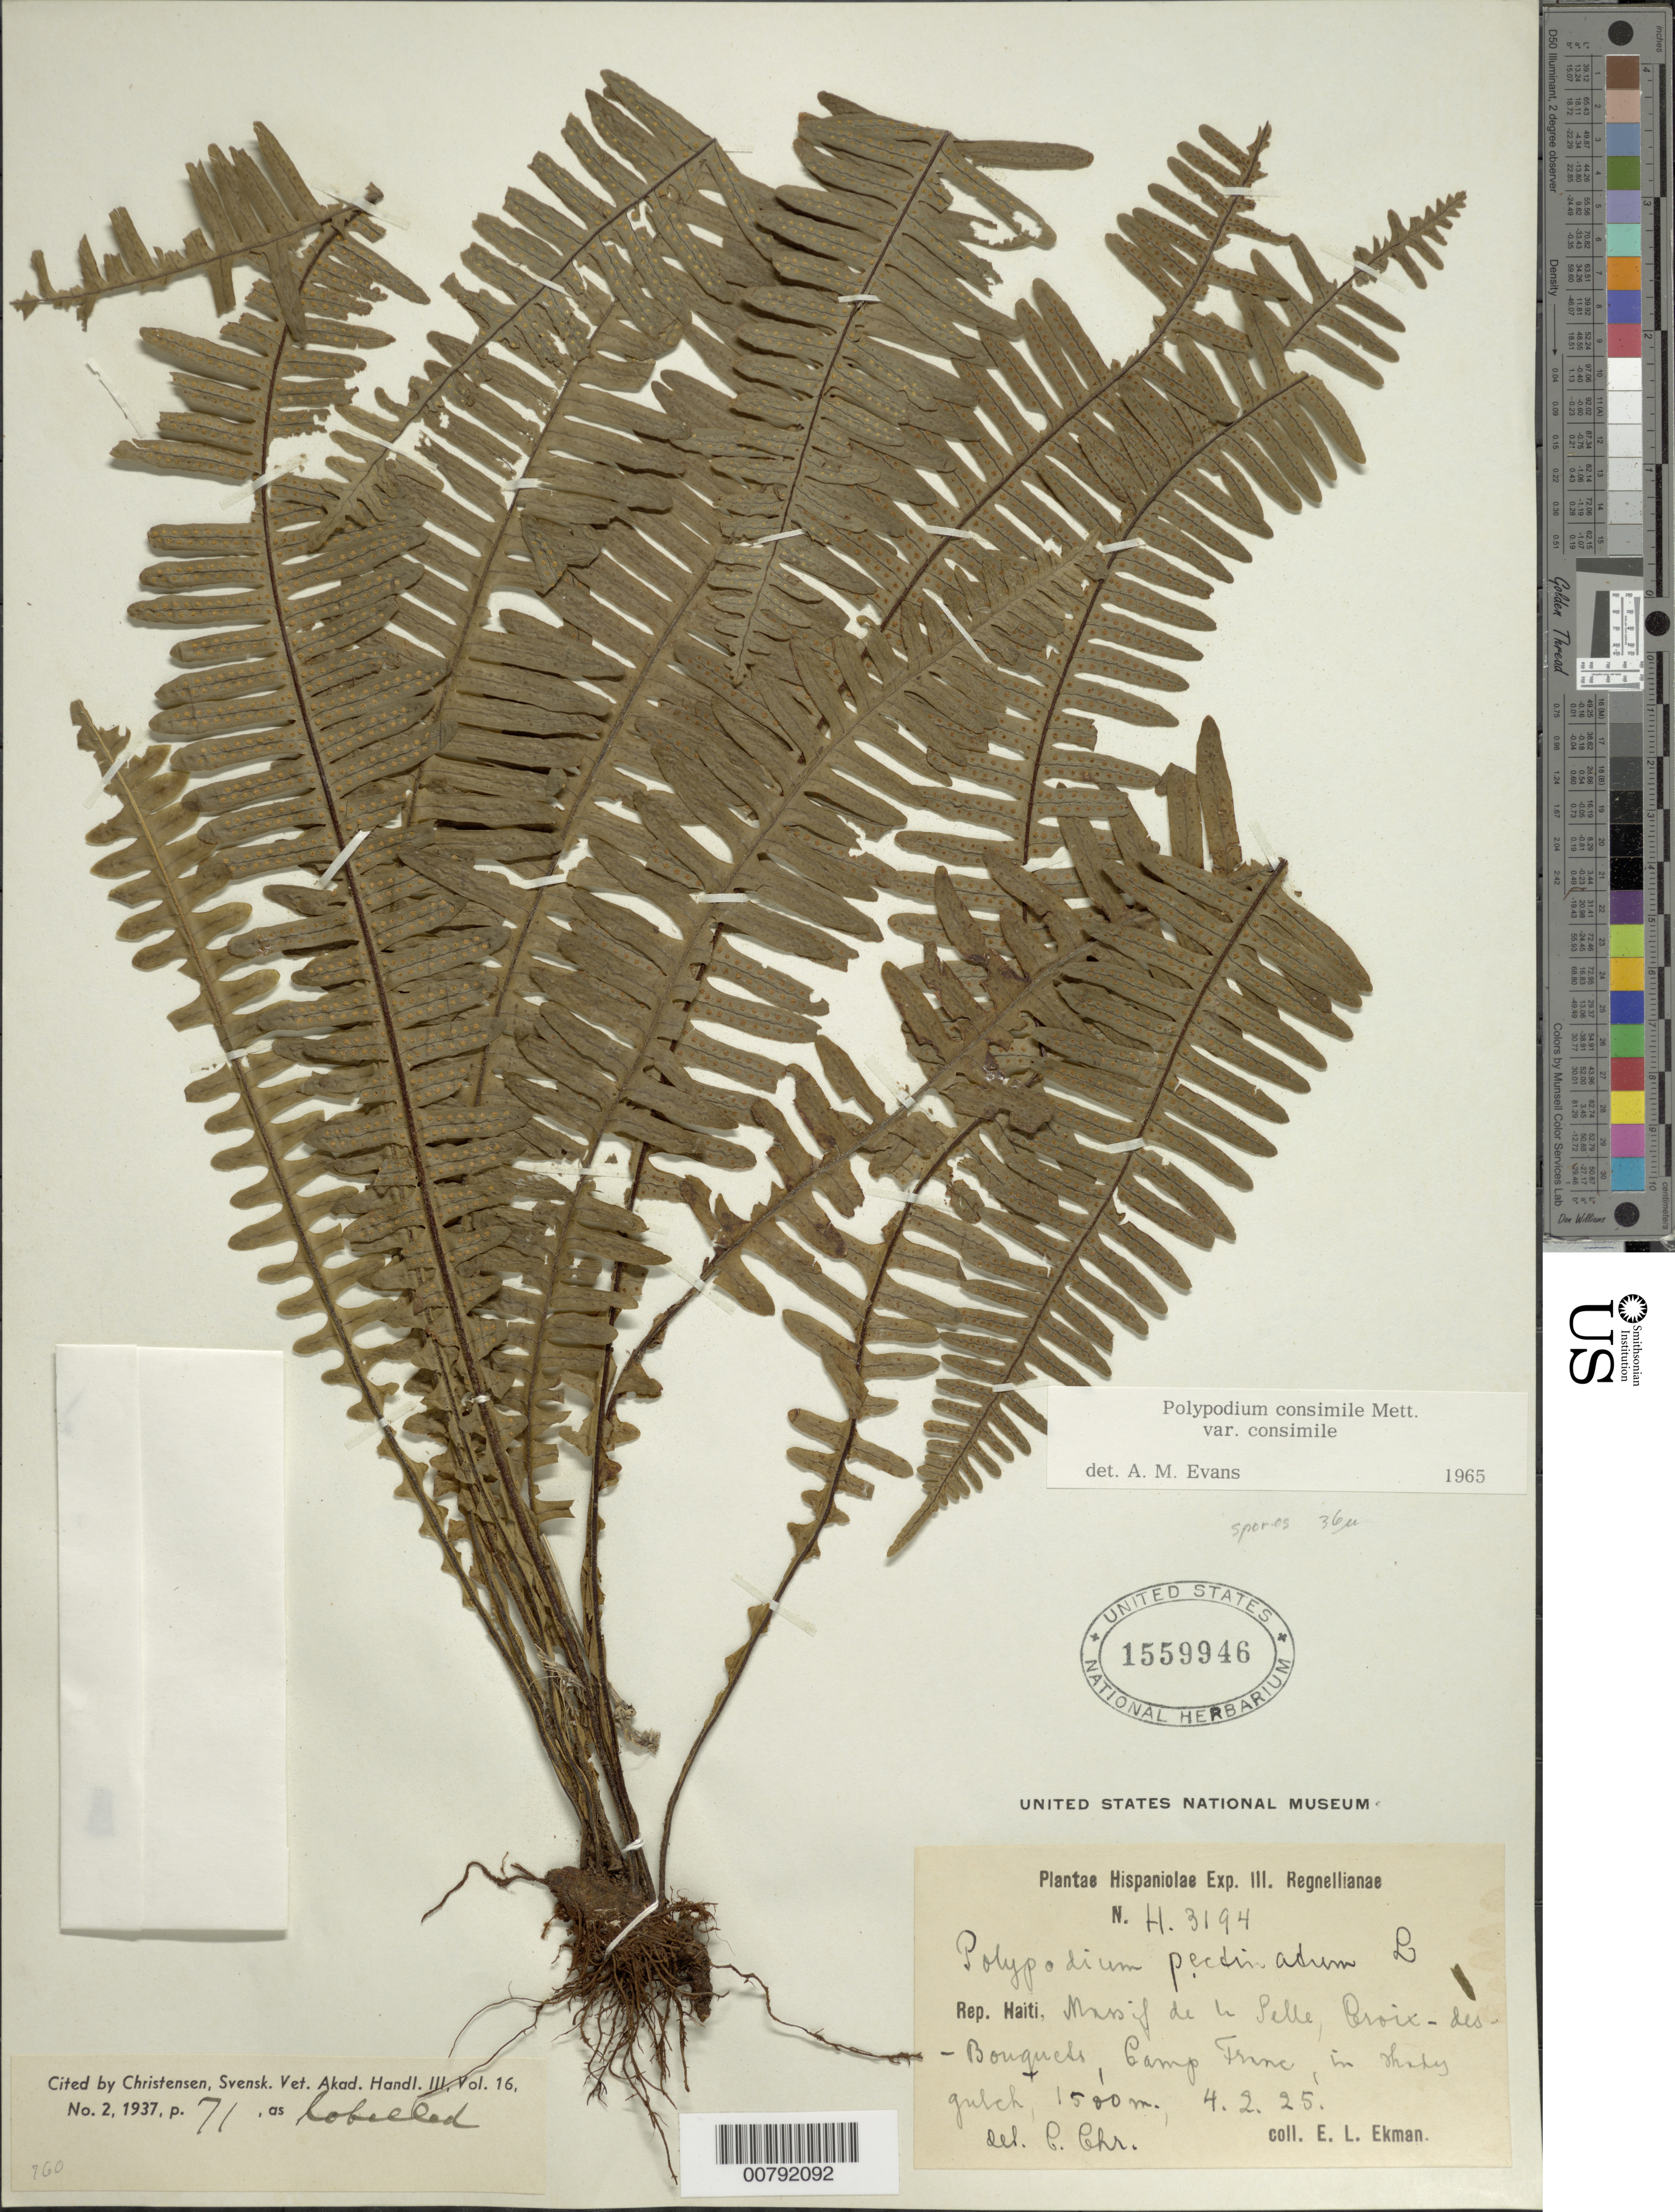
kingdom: Plantae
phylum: Tracheophyta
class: Polypodiopsida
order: Polypodiales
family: Polypodiaceae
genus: Pecluma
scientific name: Pecluma consimilis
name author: (Mett.) M.G. Price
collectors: E. L. Ekman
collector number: H 3194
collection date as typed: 04 Feb 1925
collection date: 1925-02-04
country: Haiti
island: Hispaniola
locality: Massif de la Selle, Croix-des-Bouquets, Camp Franc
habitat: In shady gulch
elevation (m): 1500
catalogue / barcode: US 1559946